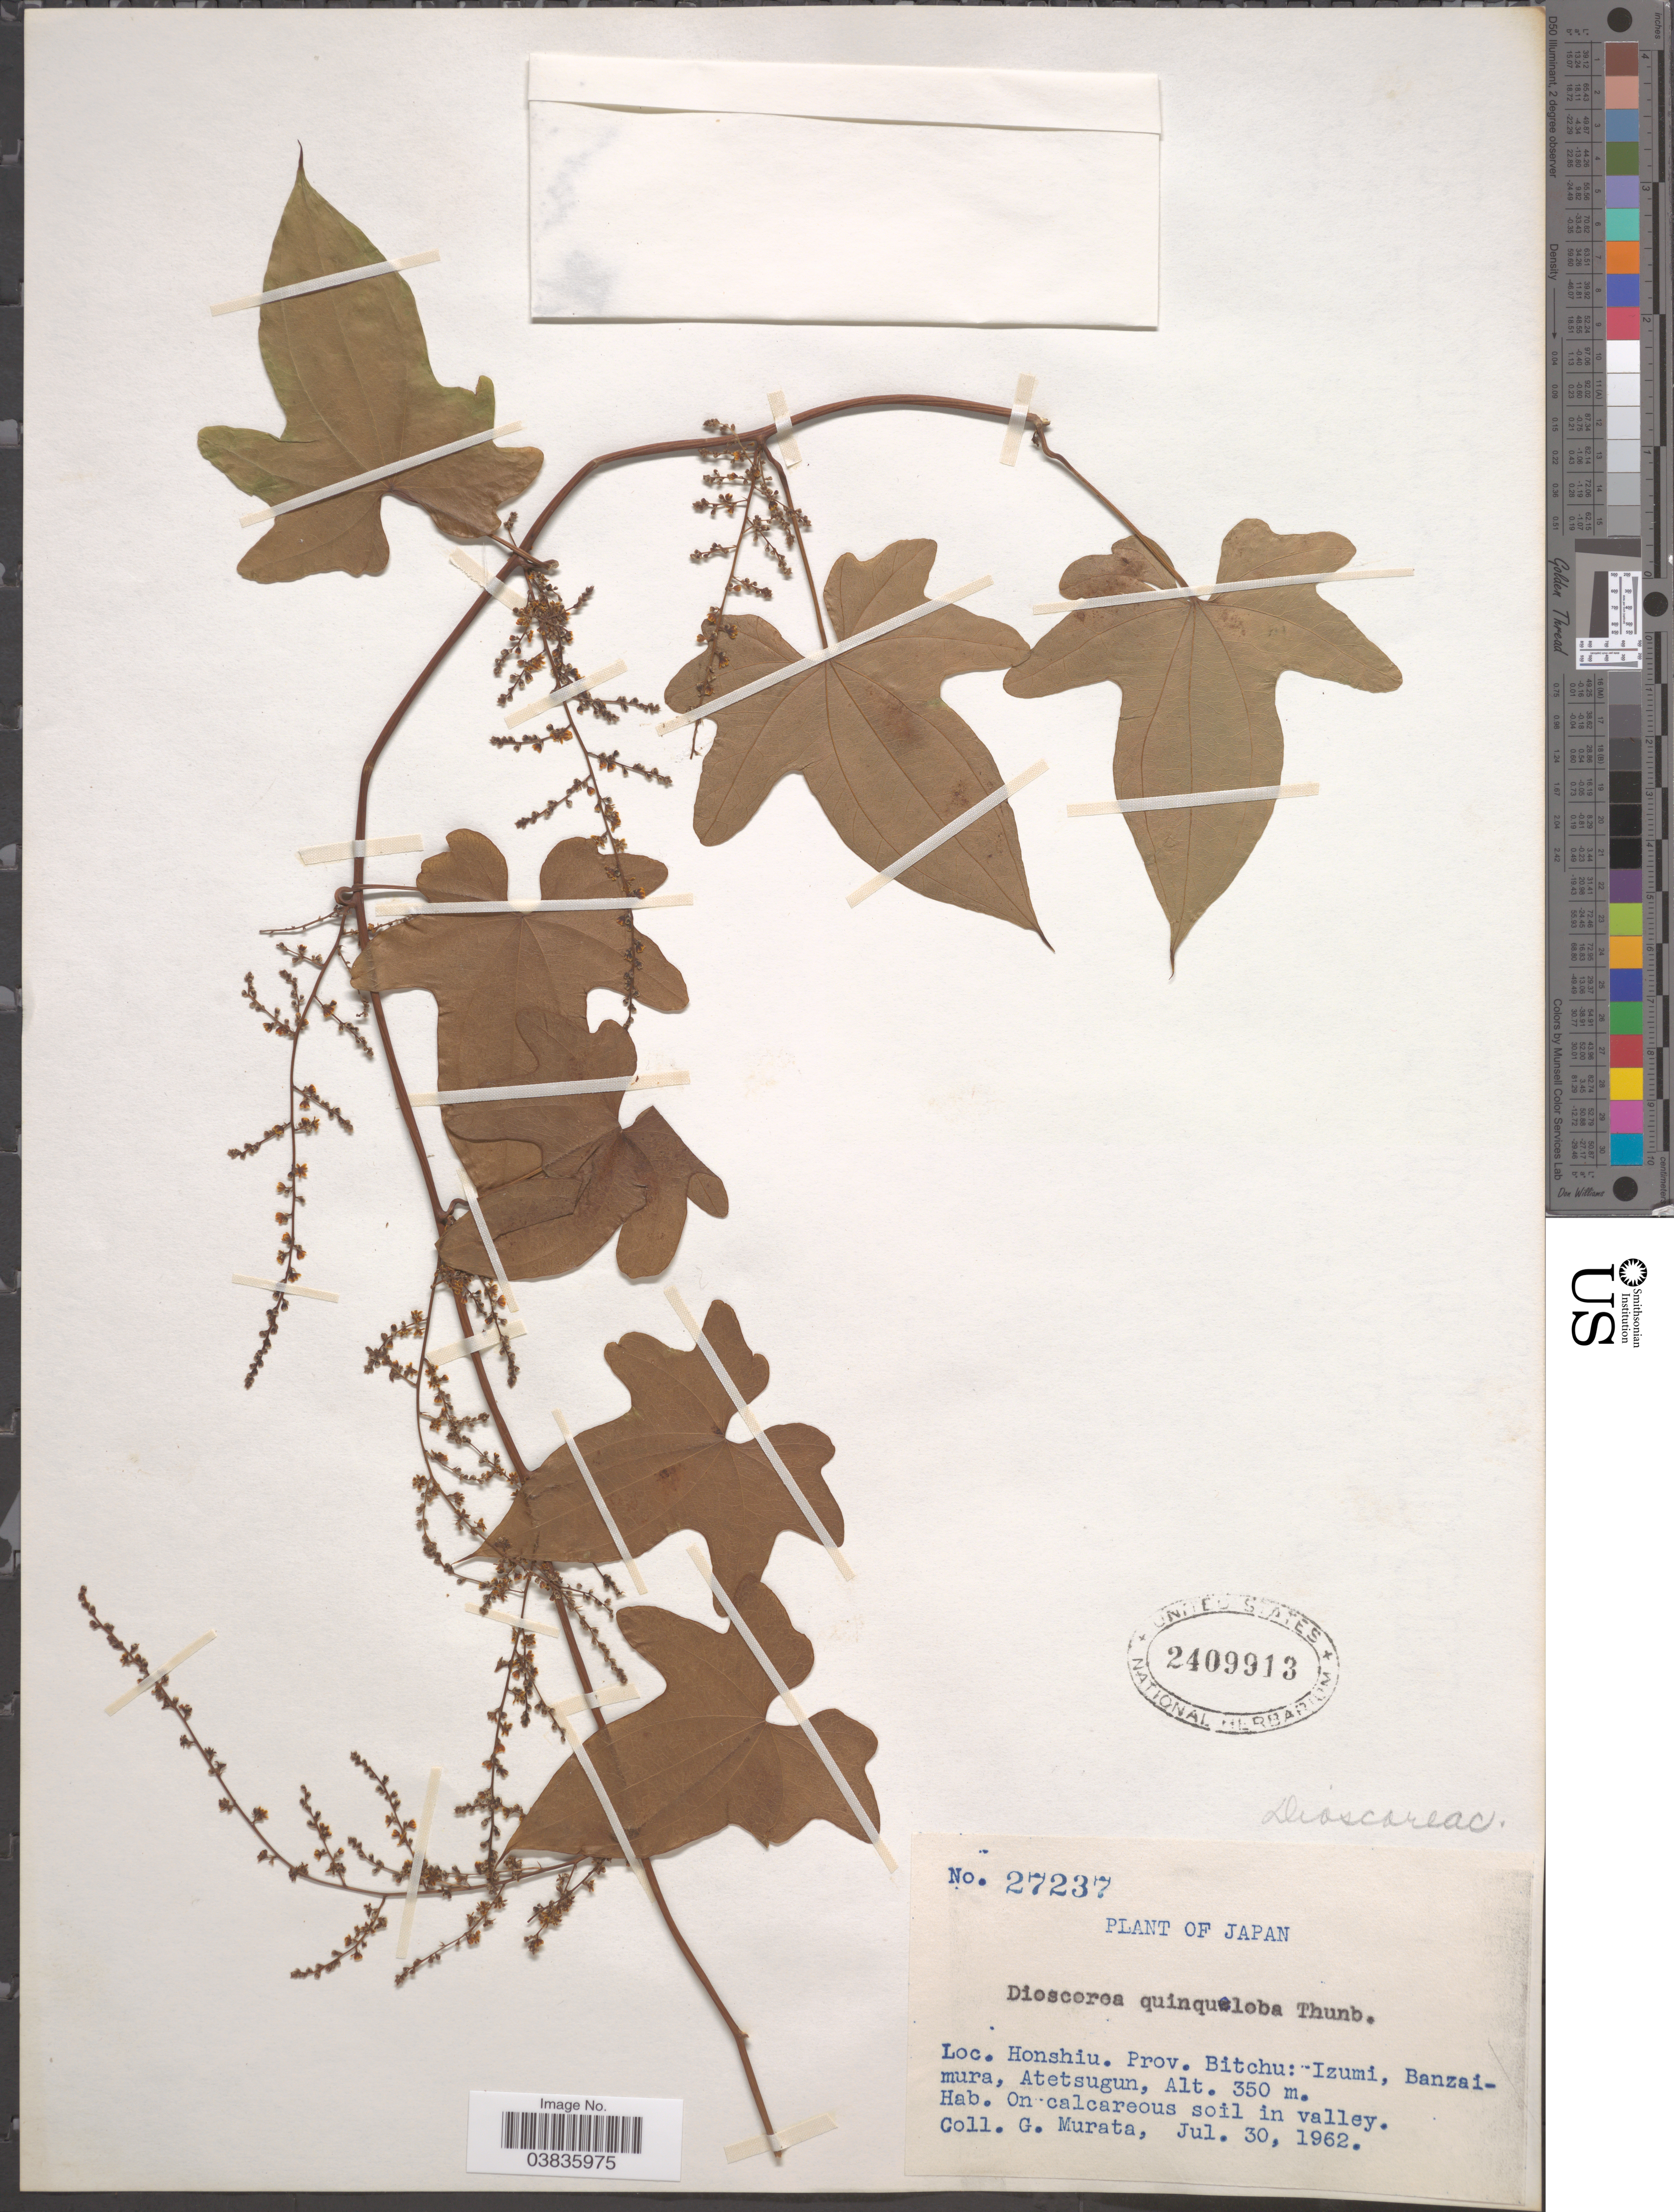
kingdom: Plantae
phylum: Tracheophyta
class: Liliopsida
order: Dioscoreales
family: Dioscoreaceae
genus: Dioscorea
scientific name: Dioscorea quinqueloba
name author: Thunb.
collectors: G. Murata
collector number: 27237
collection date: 1962-07-30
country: Japan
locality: Honshiu. Prov. Bitchu: Izumi, Banzai-mura, Atetsugun.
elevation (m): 350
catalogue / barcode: US 2409913